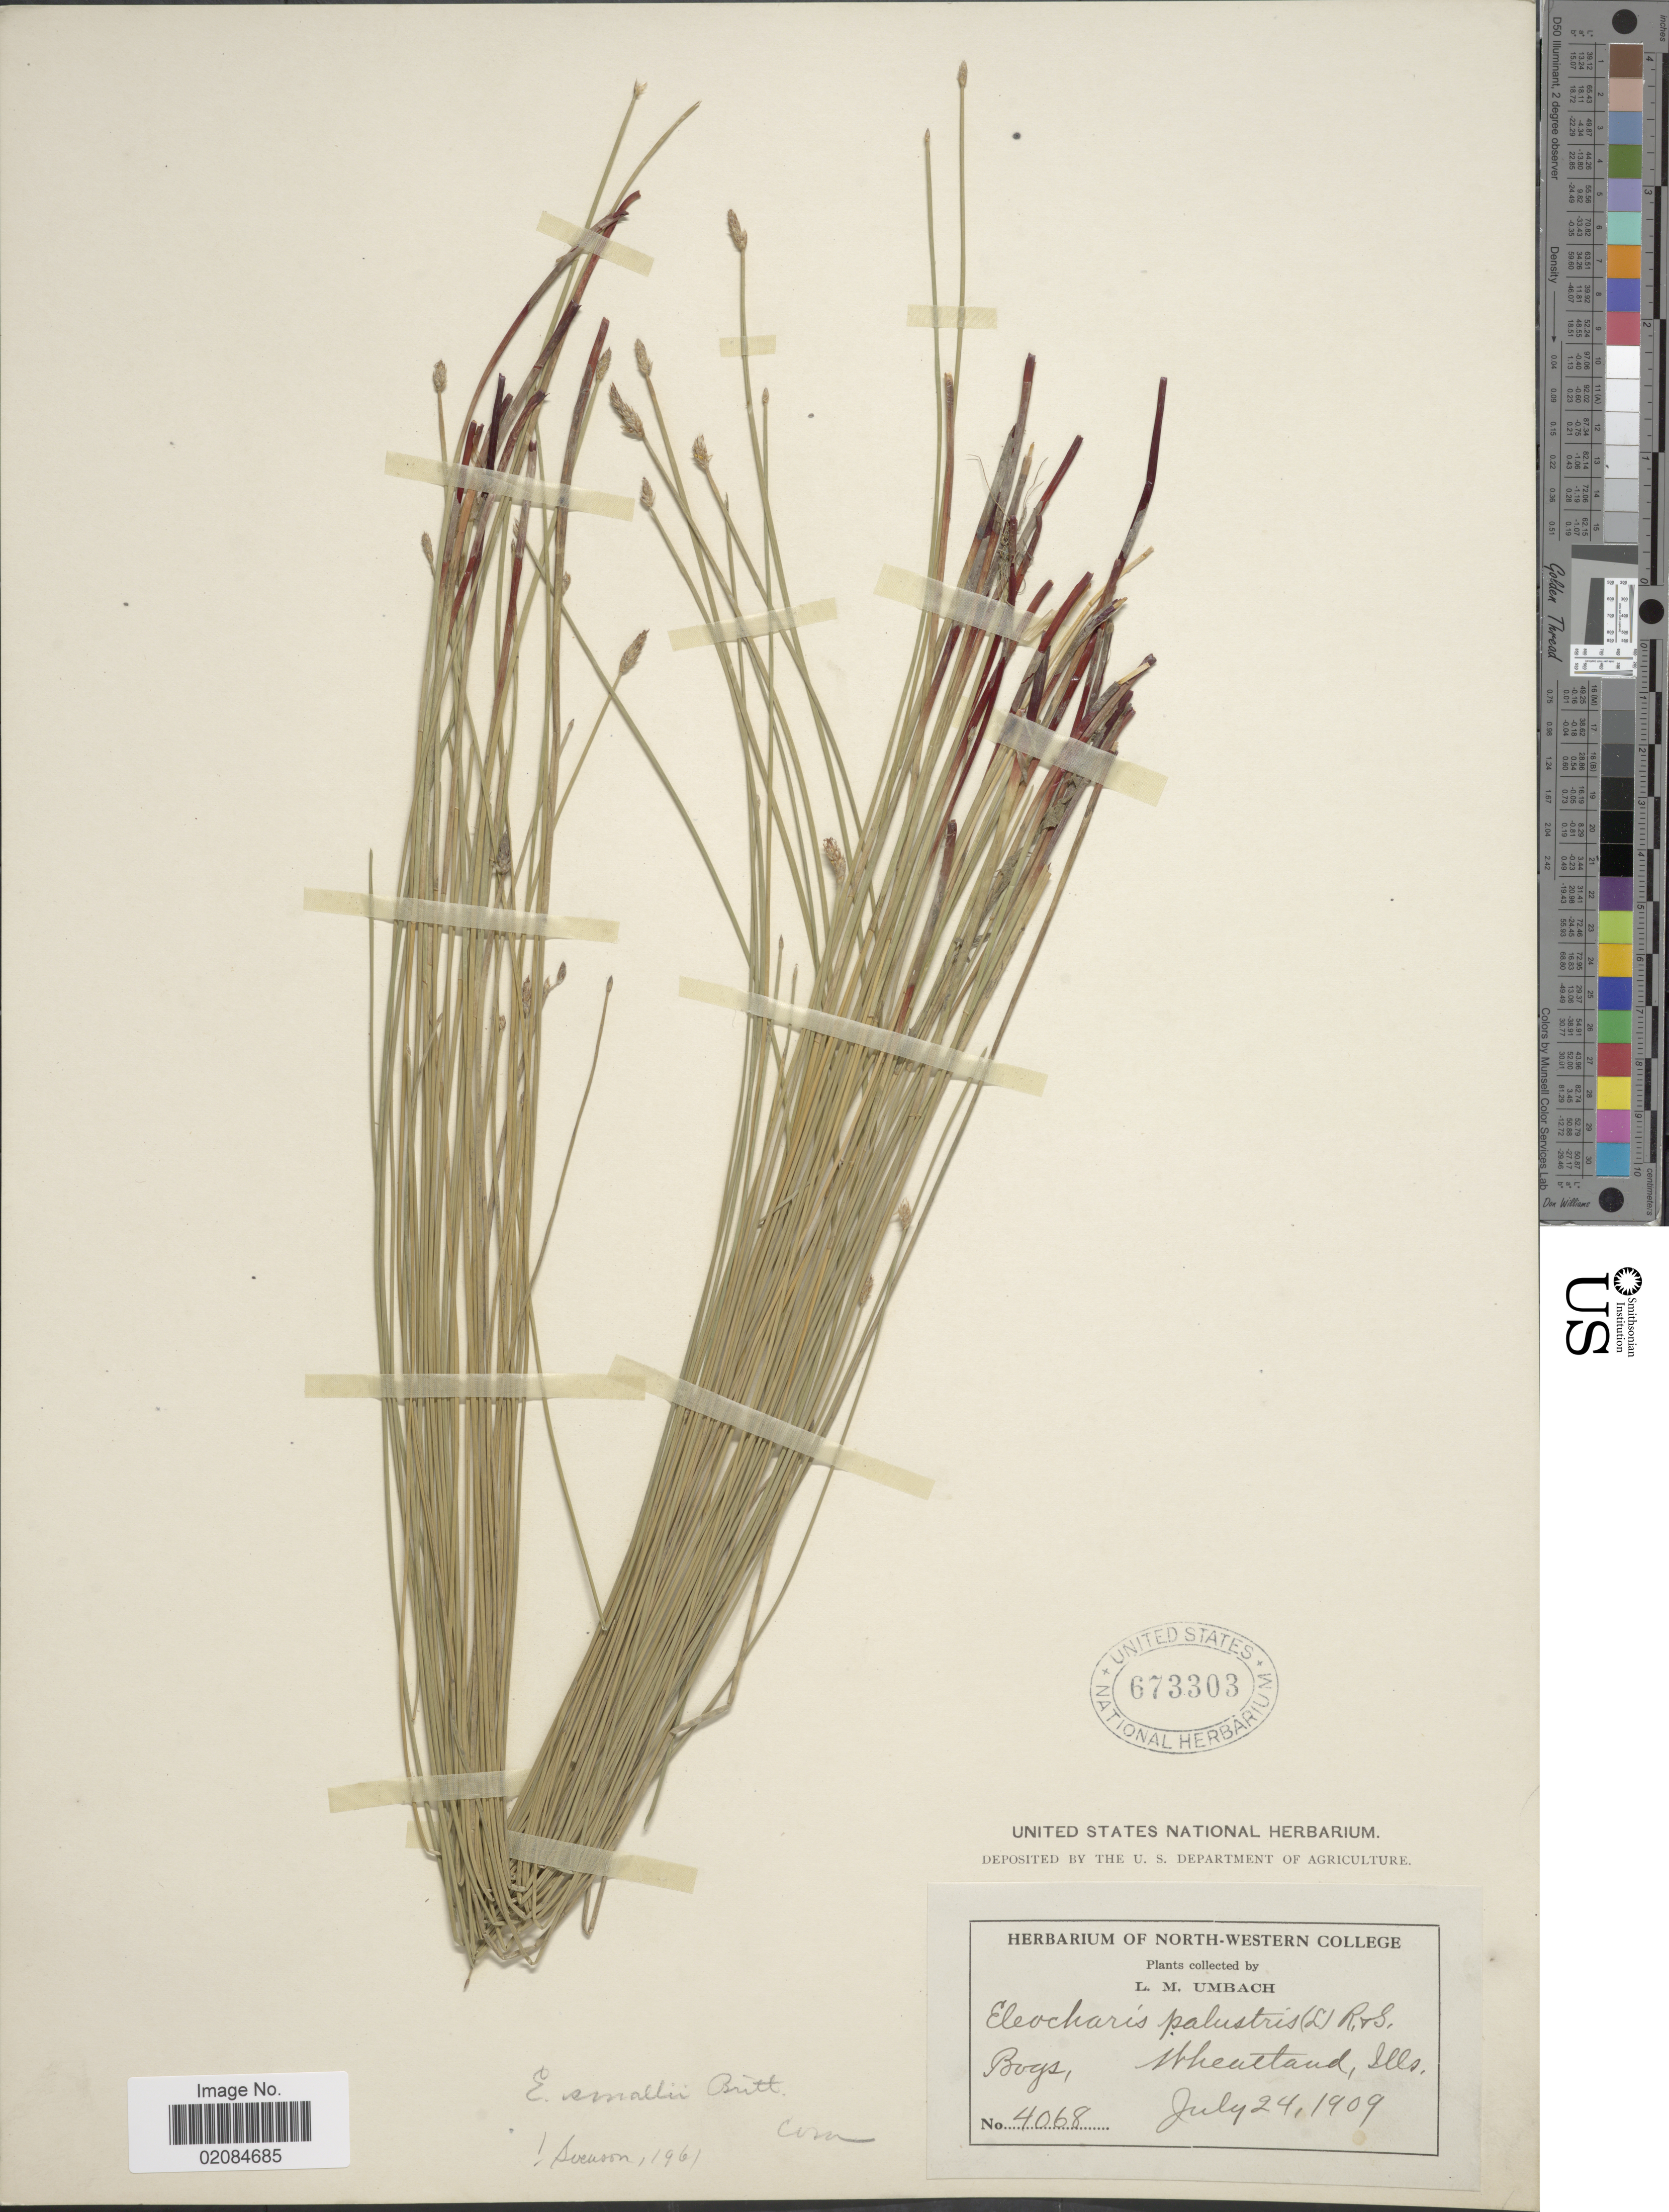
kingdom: Plantae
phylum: Tracheophyta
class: Liliopsida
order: Poales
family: Cyperaceae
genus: Eleocharis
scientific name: Eleocharis palustris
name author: (L.) Roem. & Schult.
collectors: L. M. Umbach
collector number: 4068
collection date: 1909-07-24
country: United States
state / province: Illinois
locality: Bogs, Wheatland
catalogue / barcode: US 673303